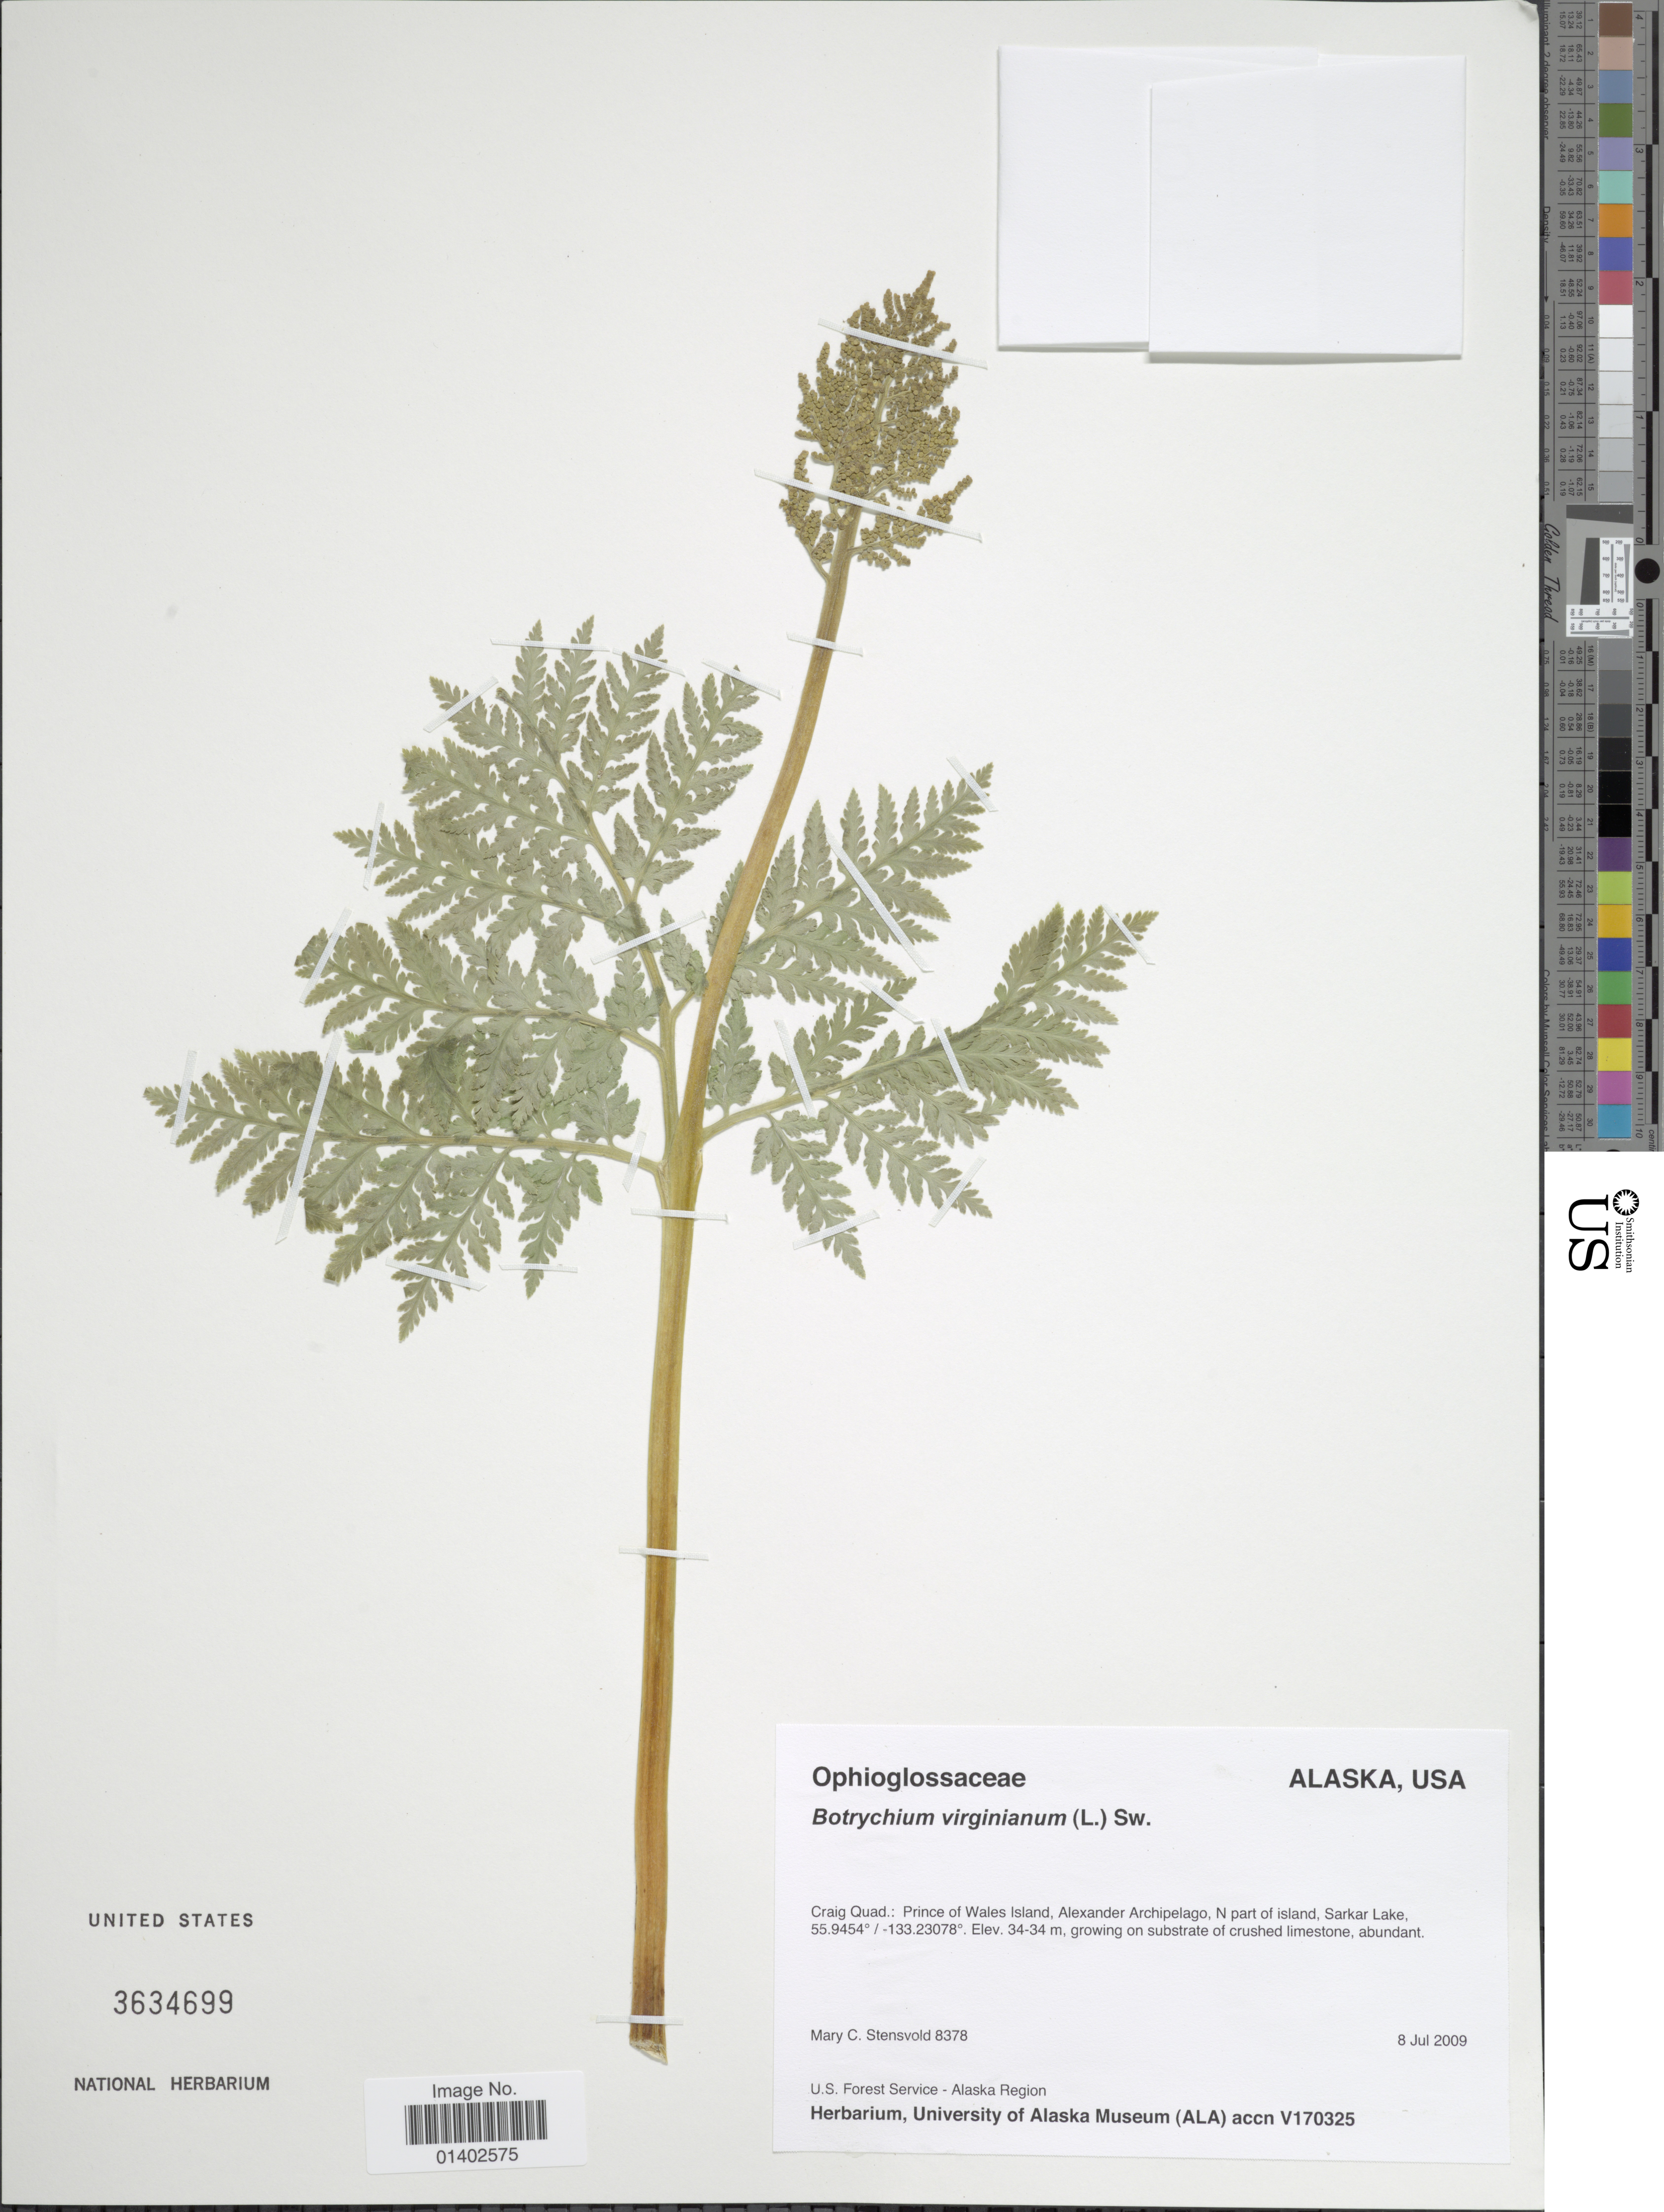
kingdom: Plantae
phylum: Tracheophyta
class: Polypodiopsida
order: Ophioglossales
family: Ophioglossaceae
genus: Botrychium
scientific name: Botrychium virginianum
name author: (L.) Sw.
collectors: M. Stensvold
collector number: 8378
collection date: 2009-07-08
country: United States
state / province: Alaska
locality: Craig Quad: Prince of Wales Island, Alexander Archipelago, N part of island, Sarkar Lake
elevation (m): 34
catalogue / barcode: US 3634699